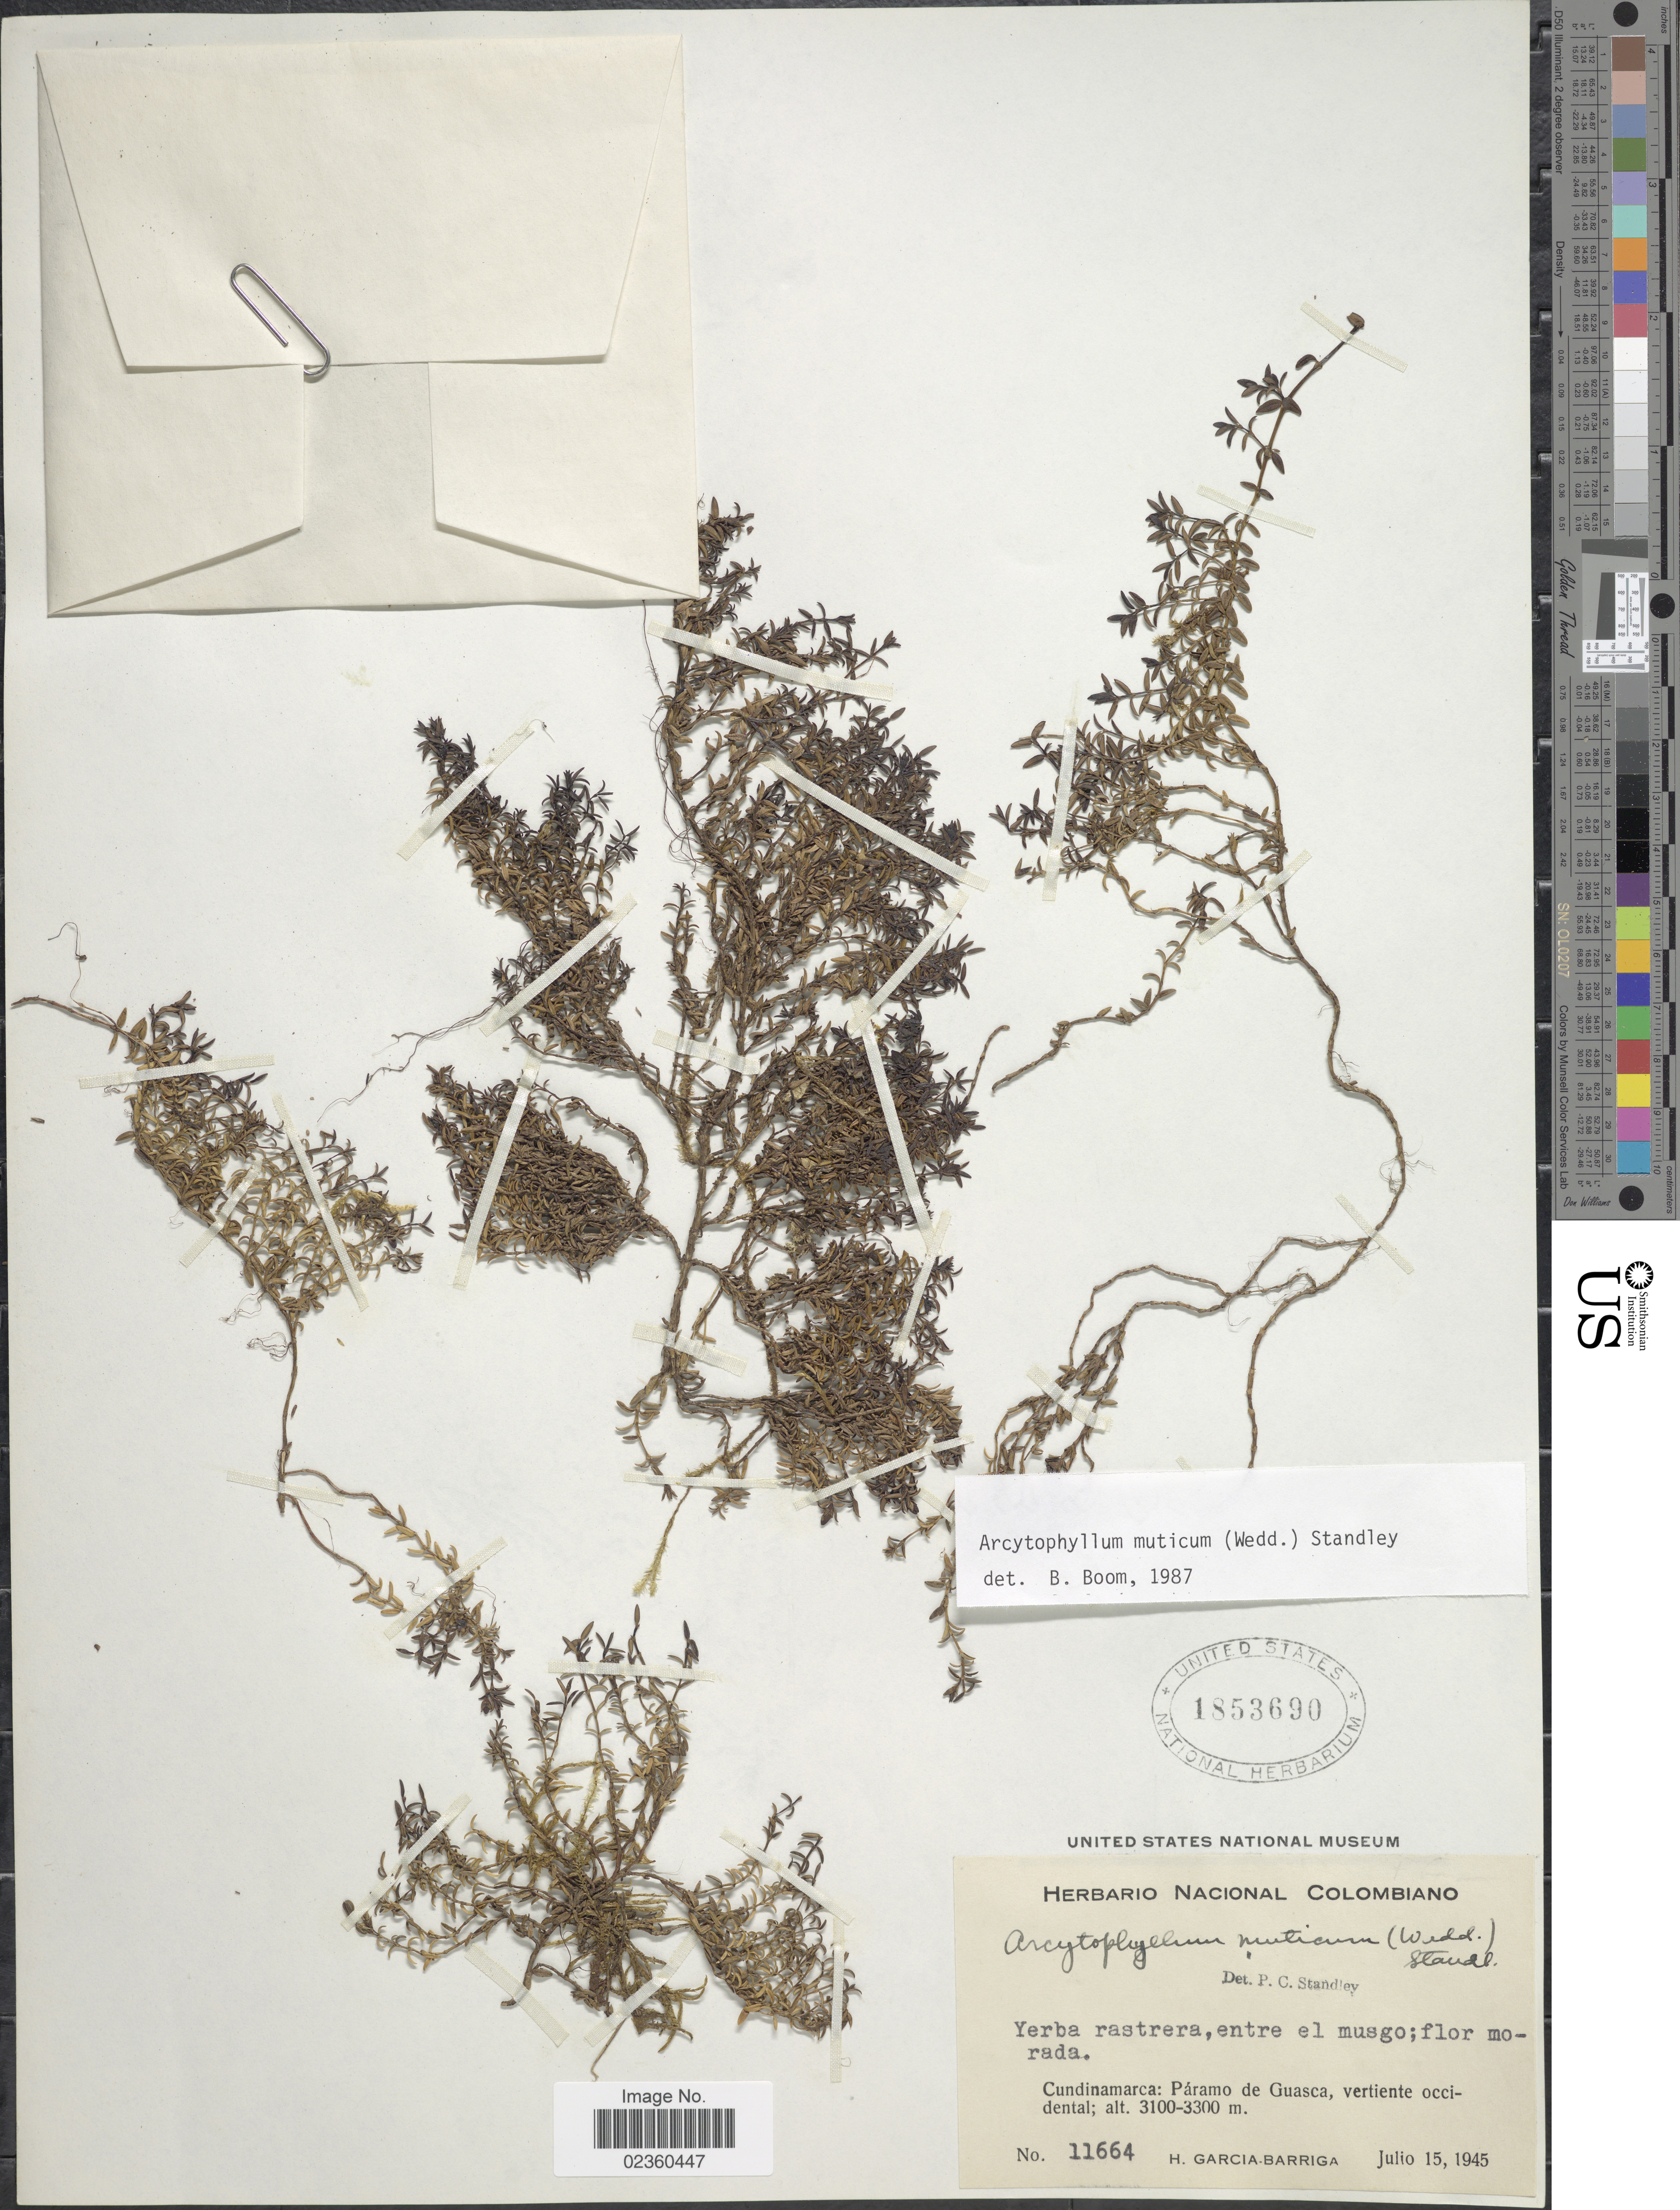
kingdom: Plantae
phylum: Tracheophyta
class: Magnoliopsida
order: Gentianales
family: Rubiaceae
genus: Arcytophyllum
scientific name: Arcytophyllum muticum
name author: (Wedd.) Standl.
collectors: H. García Barriga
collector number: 11664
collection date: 1945-07-15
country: Colombia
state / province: Cundinamarca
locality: Páramo de Guasca, vertiente occidental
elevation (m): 3100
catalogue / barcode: US 1853690